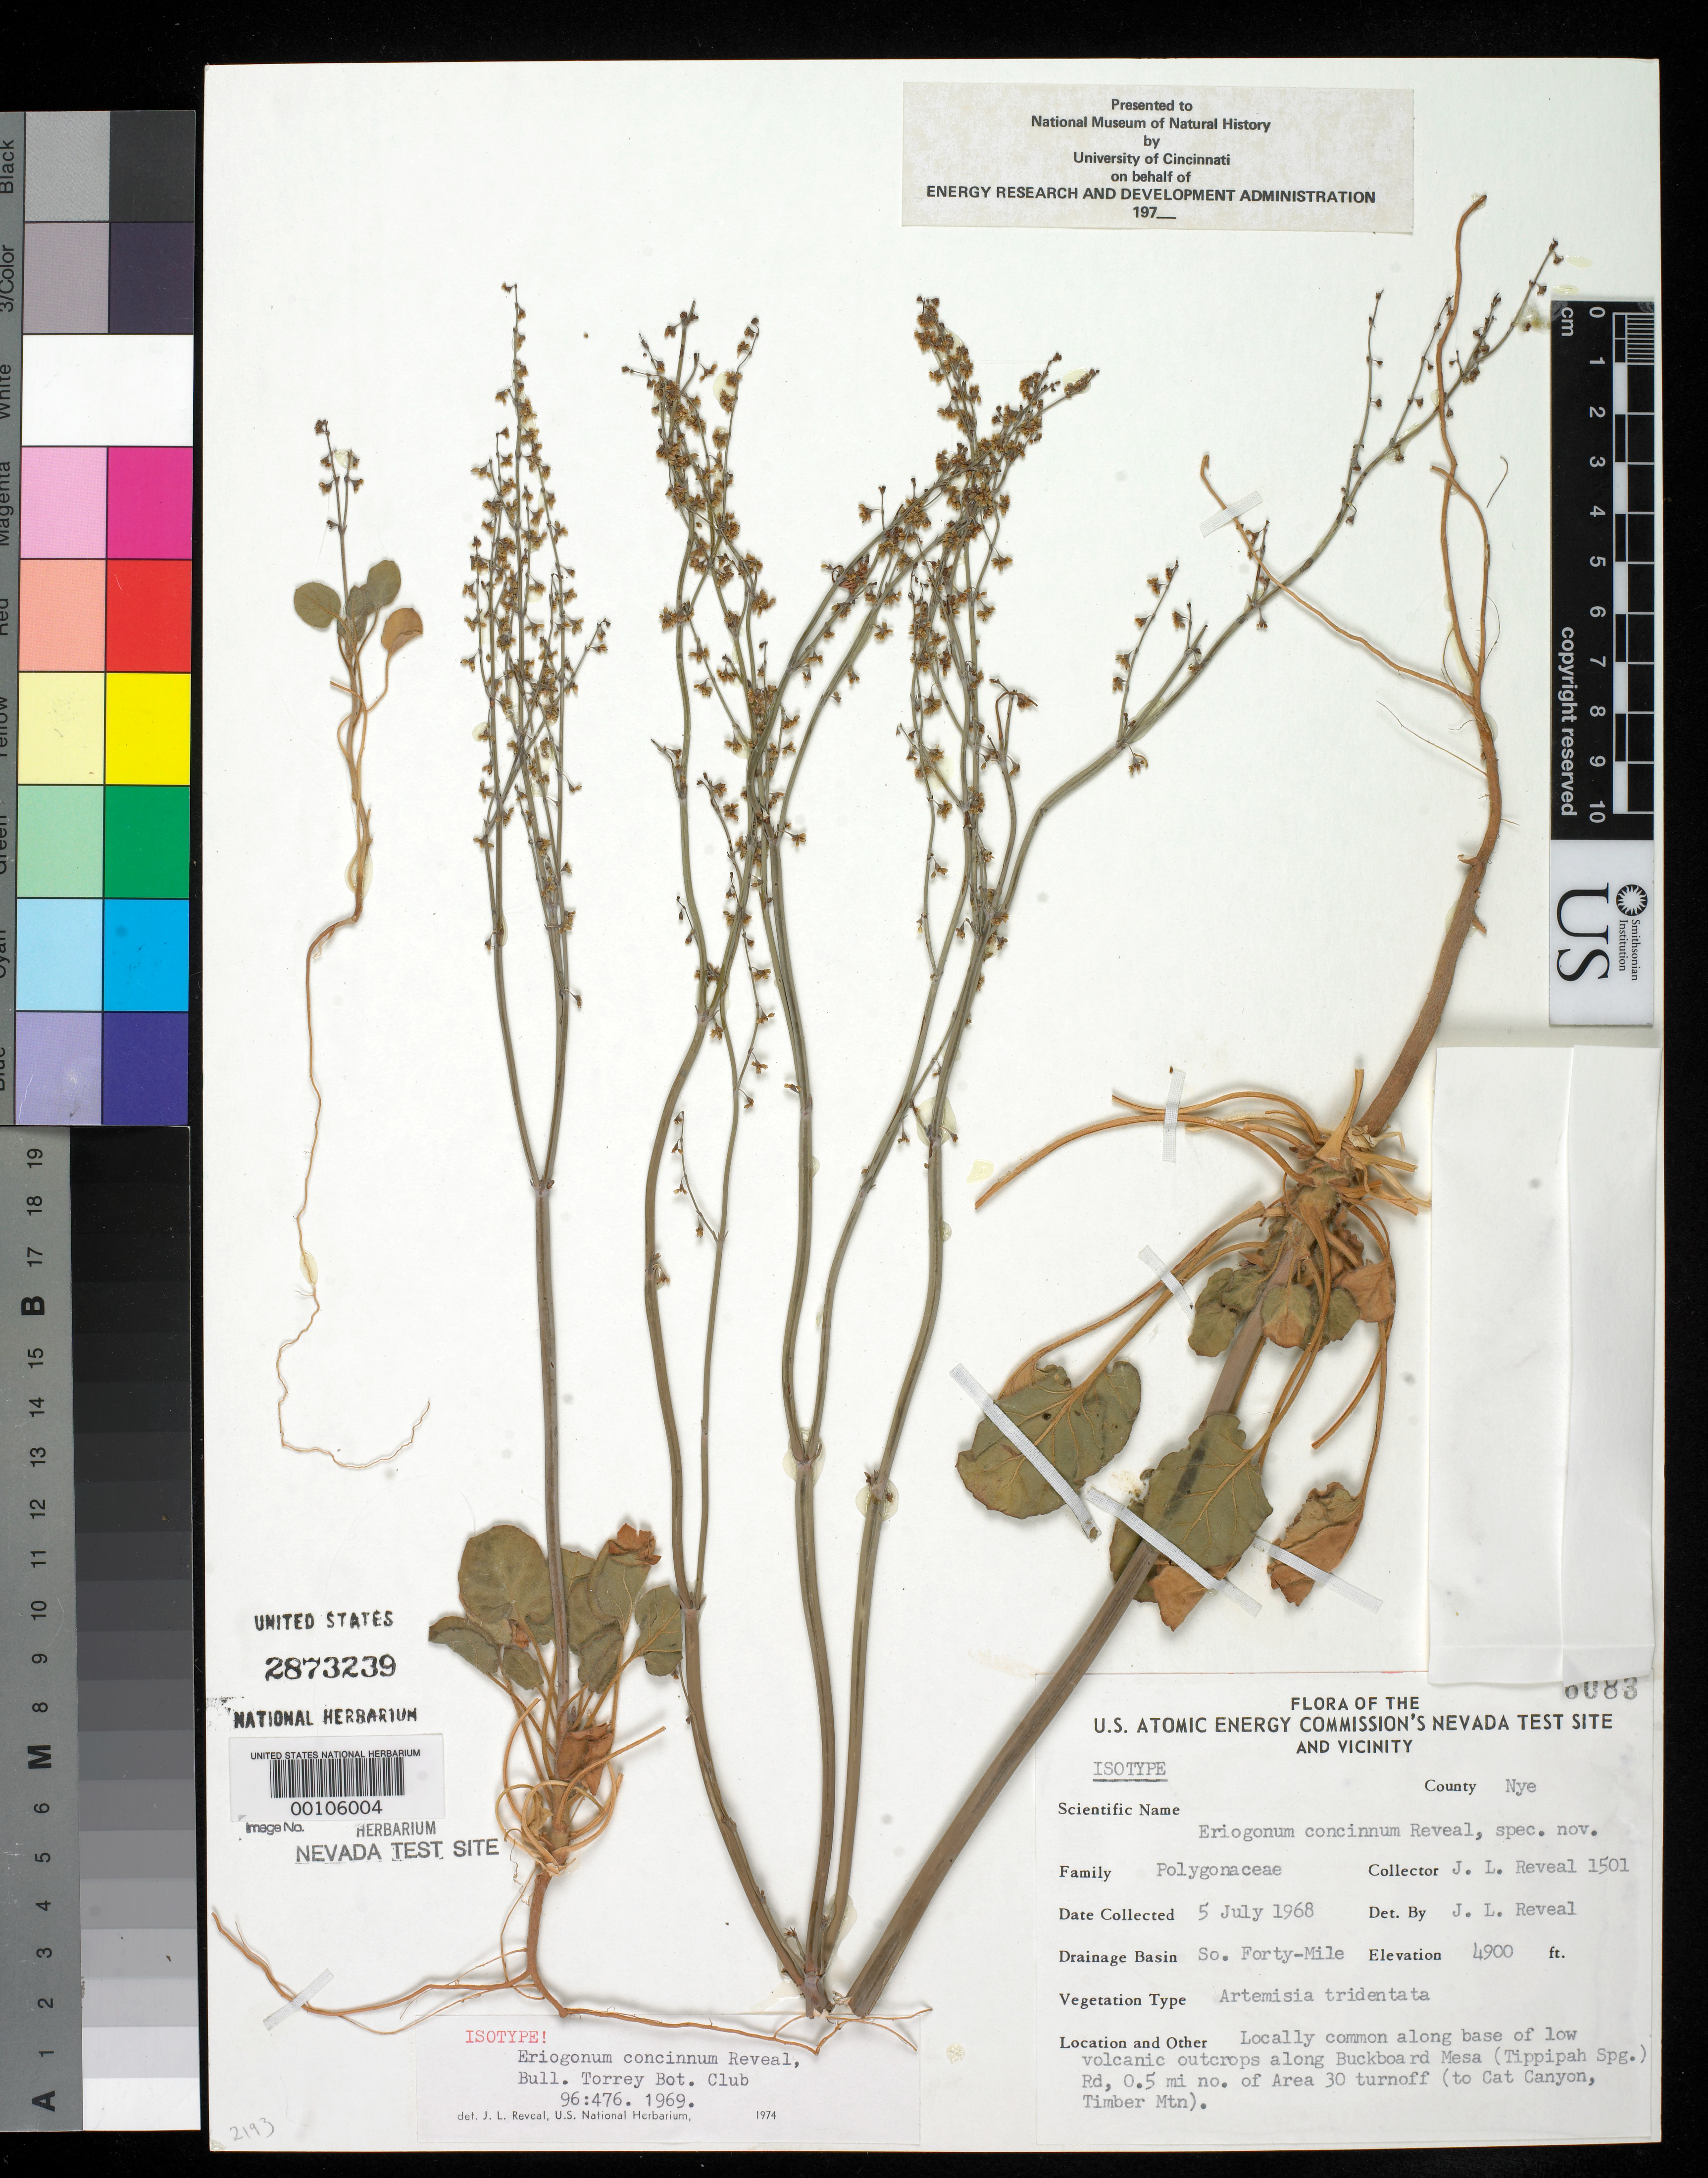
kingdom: Plantae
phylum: Tracheophyta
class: Magnoliopsida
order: Caryophyllales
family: Polygonaceae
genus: Eriogonum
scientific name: Eriogonum concinnum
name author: Reveal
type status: Isotype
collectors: J. L. Reveal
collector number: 1501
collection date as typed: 05 Jul 1968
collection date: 1968-07-05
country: United States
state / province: Nevada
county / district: Nye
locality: Buckboard Mesa.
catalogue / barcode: US 2873239